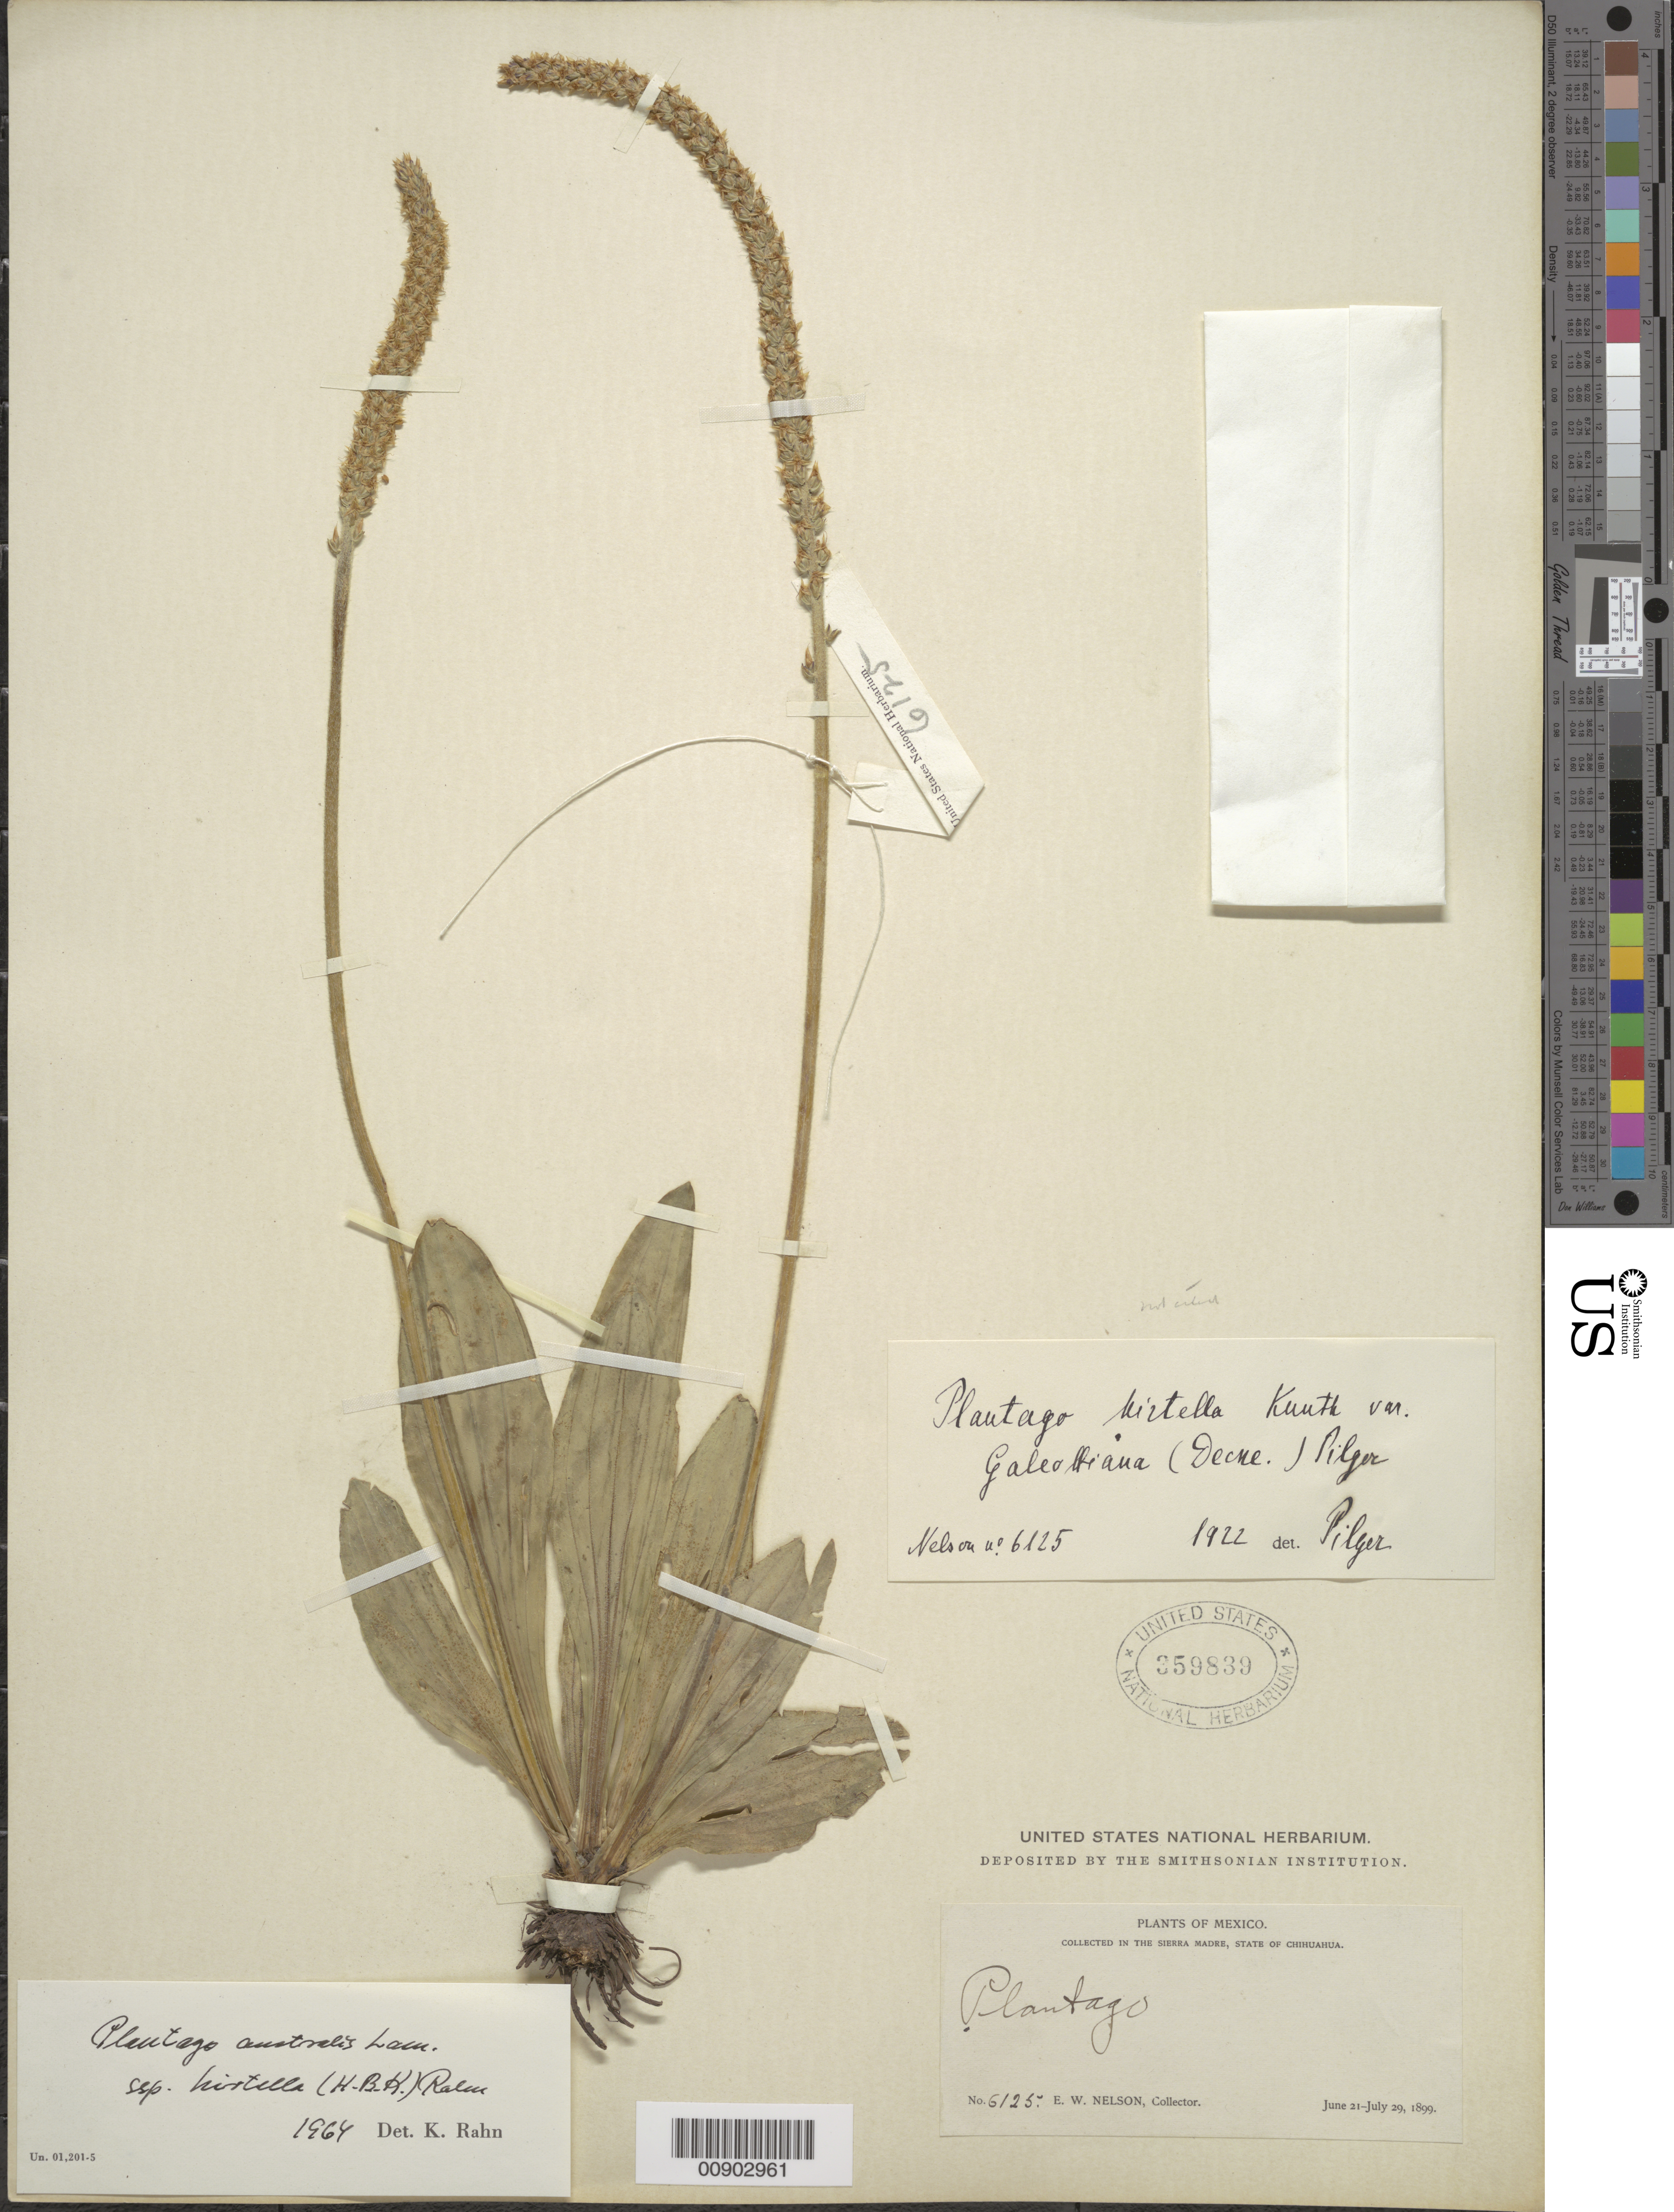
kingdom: Plantae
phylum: Tracheophyta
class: Magnoliopsida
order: Lamiales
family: Plantaginaceae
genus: Plantago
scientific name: Plantago australis subsp. hirtella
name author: (Kunth) Rahn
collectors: E. W. Nelson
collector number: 6125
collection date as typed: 21 Jun 1899 to 29 Jul 1899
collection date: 1899-06-21/1899-07-29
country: Mexico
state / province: Chihuahua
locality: Sierra Madre, Chihuahua.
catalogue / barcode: US 359839